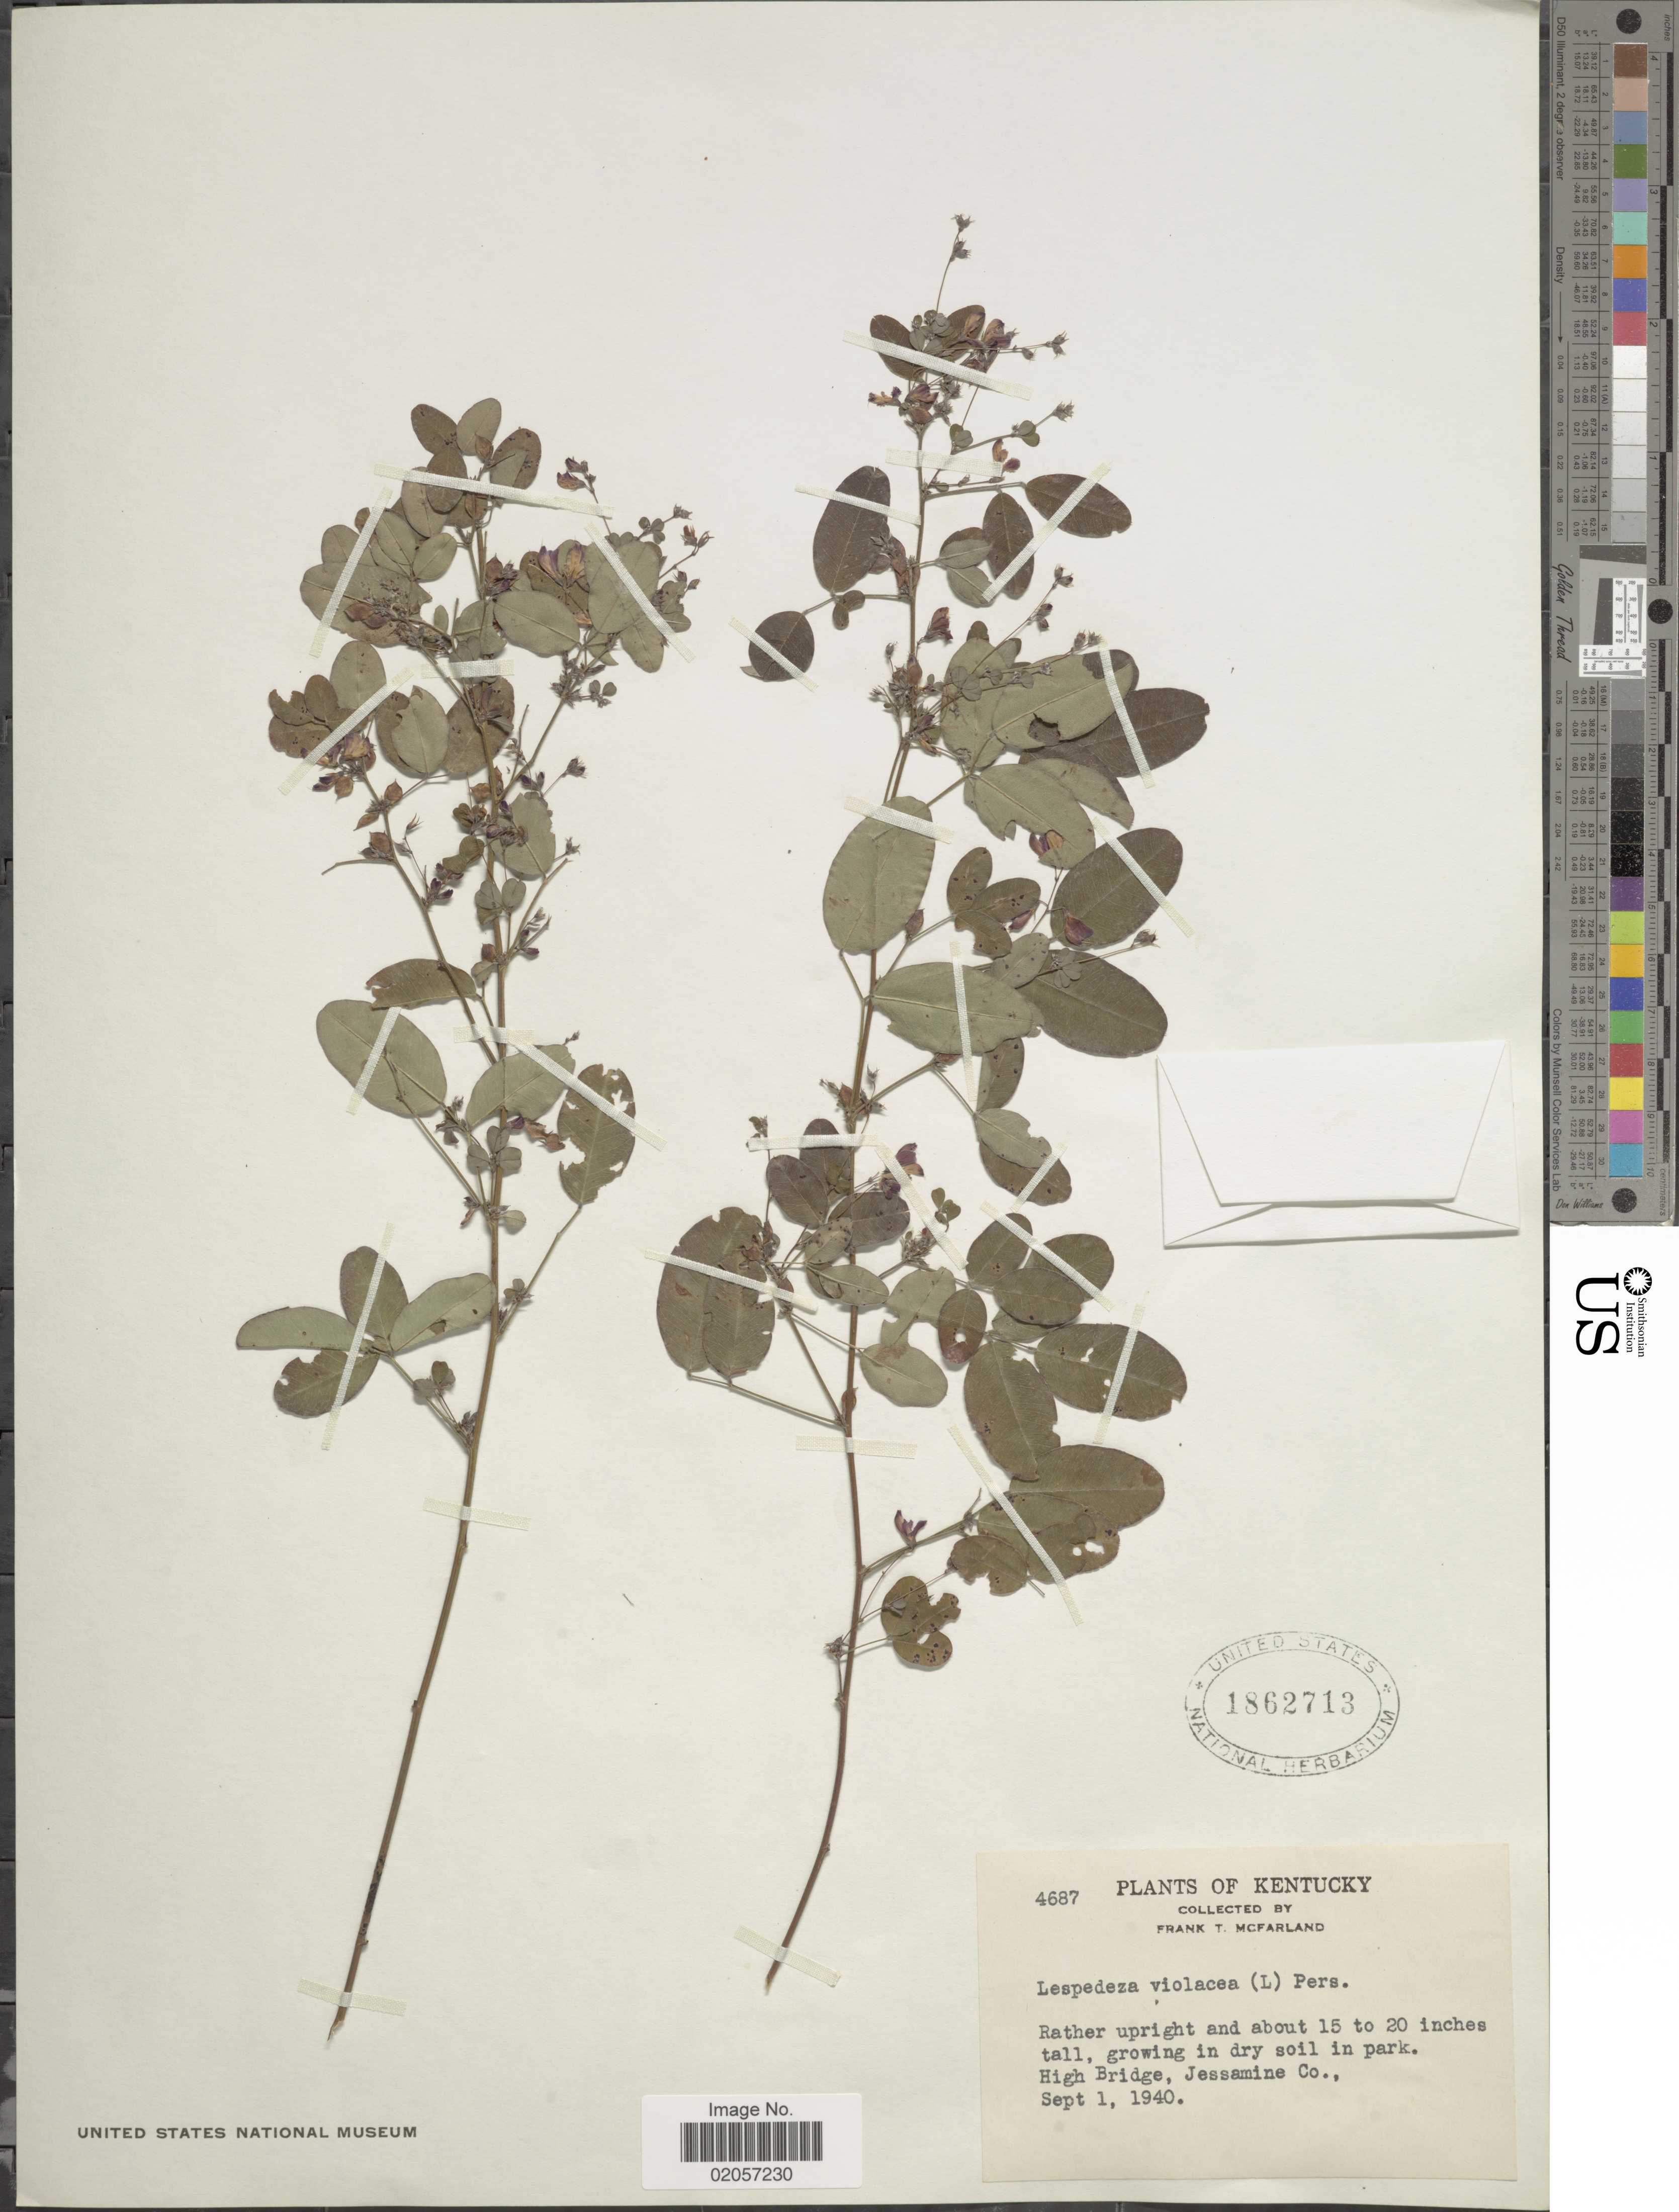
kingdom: Plantae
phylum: Tracheophyta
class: Magnoliopsida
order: Fabales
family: Fabaceae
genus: Lespedeza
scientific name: Lespedeza violacea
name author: (L.) Pers.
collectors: F. McFarland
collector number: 4687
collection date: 1940-09-01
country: United States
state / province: Kentucky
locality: Kentucky, High Bridge, Jessamine Co.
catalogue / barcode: US 1862713